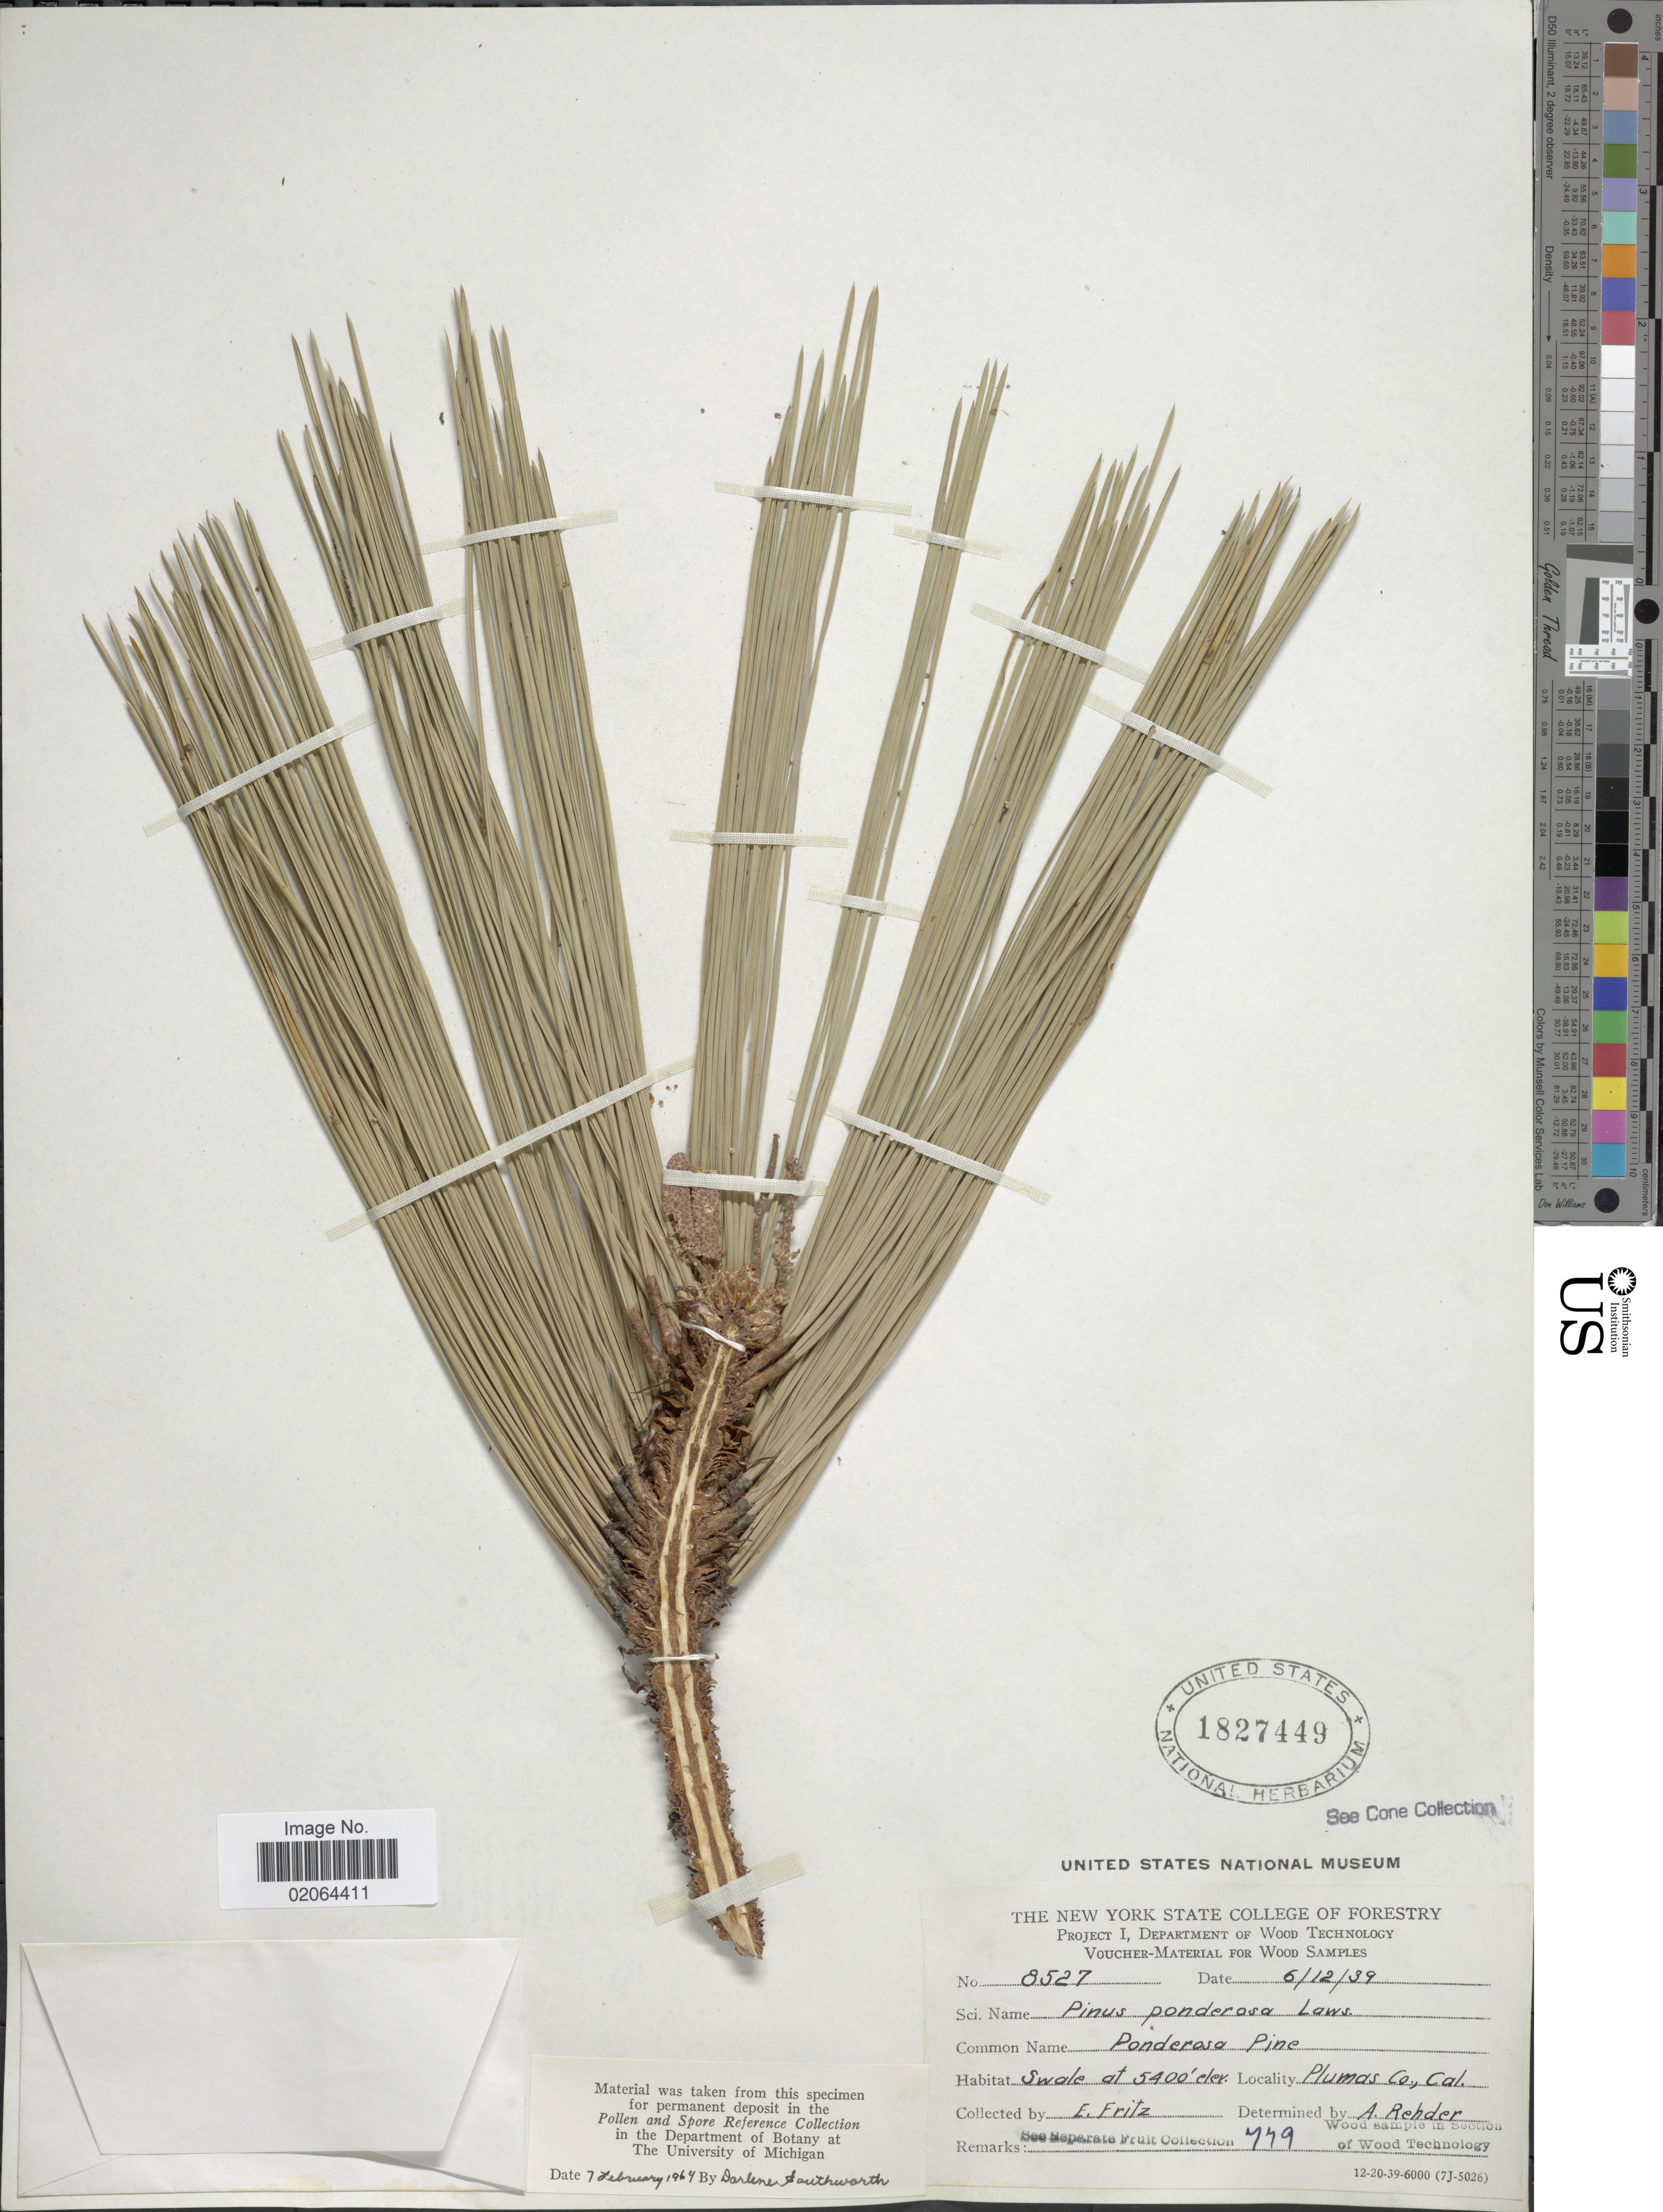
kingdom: Plantae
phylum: Tracheophyta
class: Pinopsida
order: Pinales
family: Pinaceae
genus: Pinus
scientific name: Pinus ponderosa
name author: Douglas ex C. Lawson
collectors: E. Fritz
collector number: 8527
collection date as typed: Transcribed d/m/y: 12/6/39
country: United States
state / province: California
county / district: Plumas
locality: Swale, Plumas Co., Cal.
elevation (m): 1646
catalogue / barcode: US 1827449